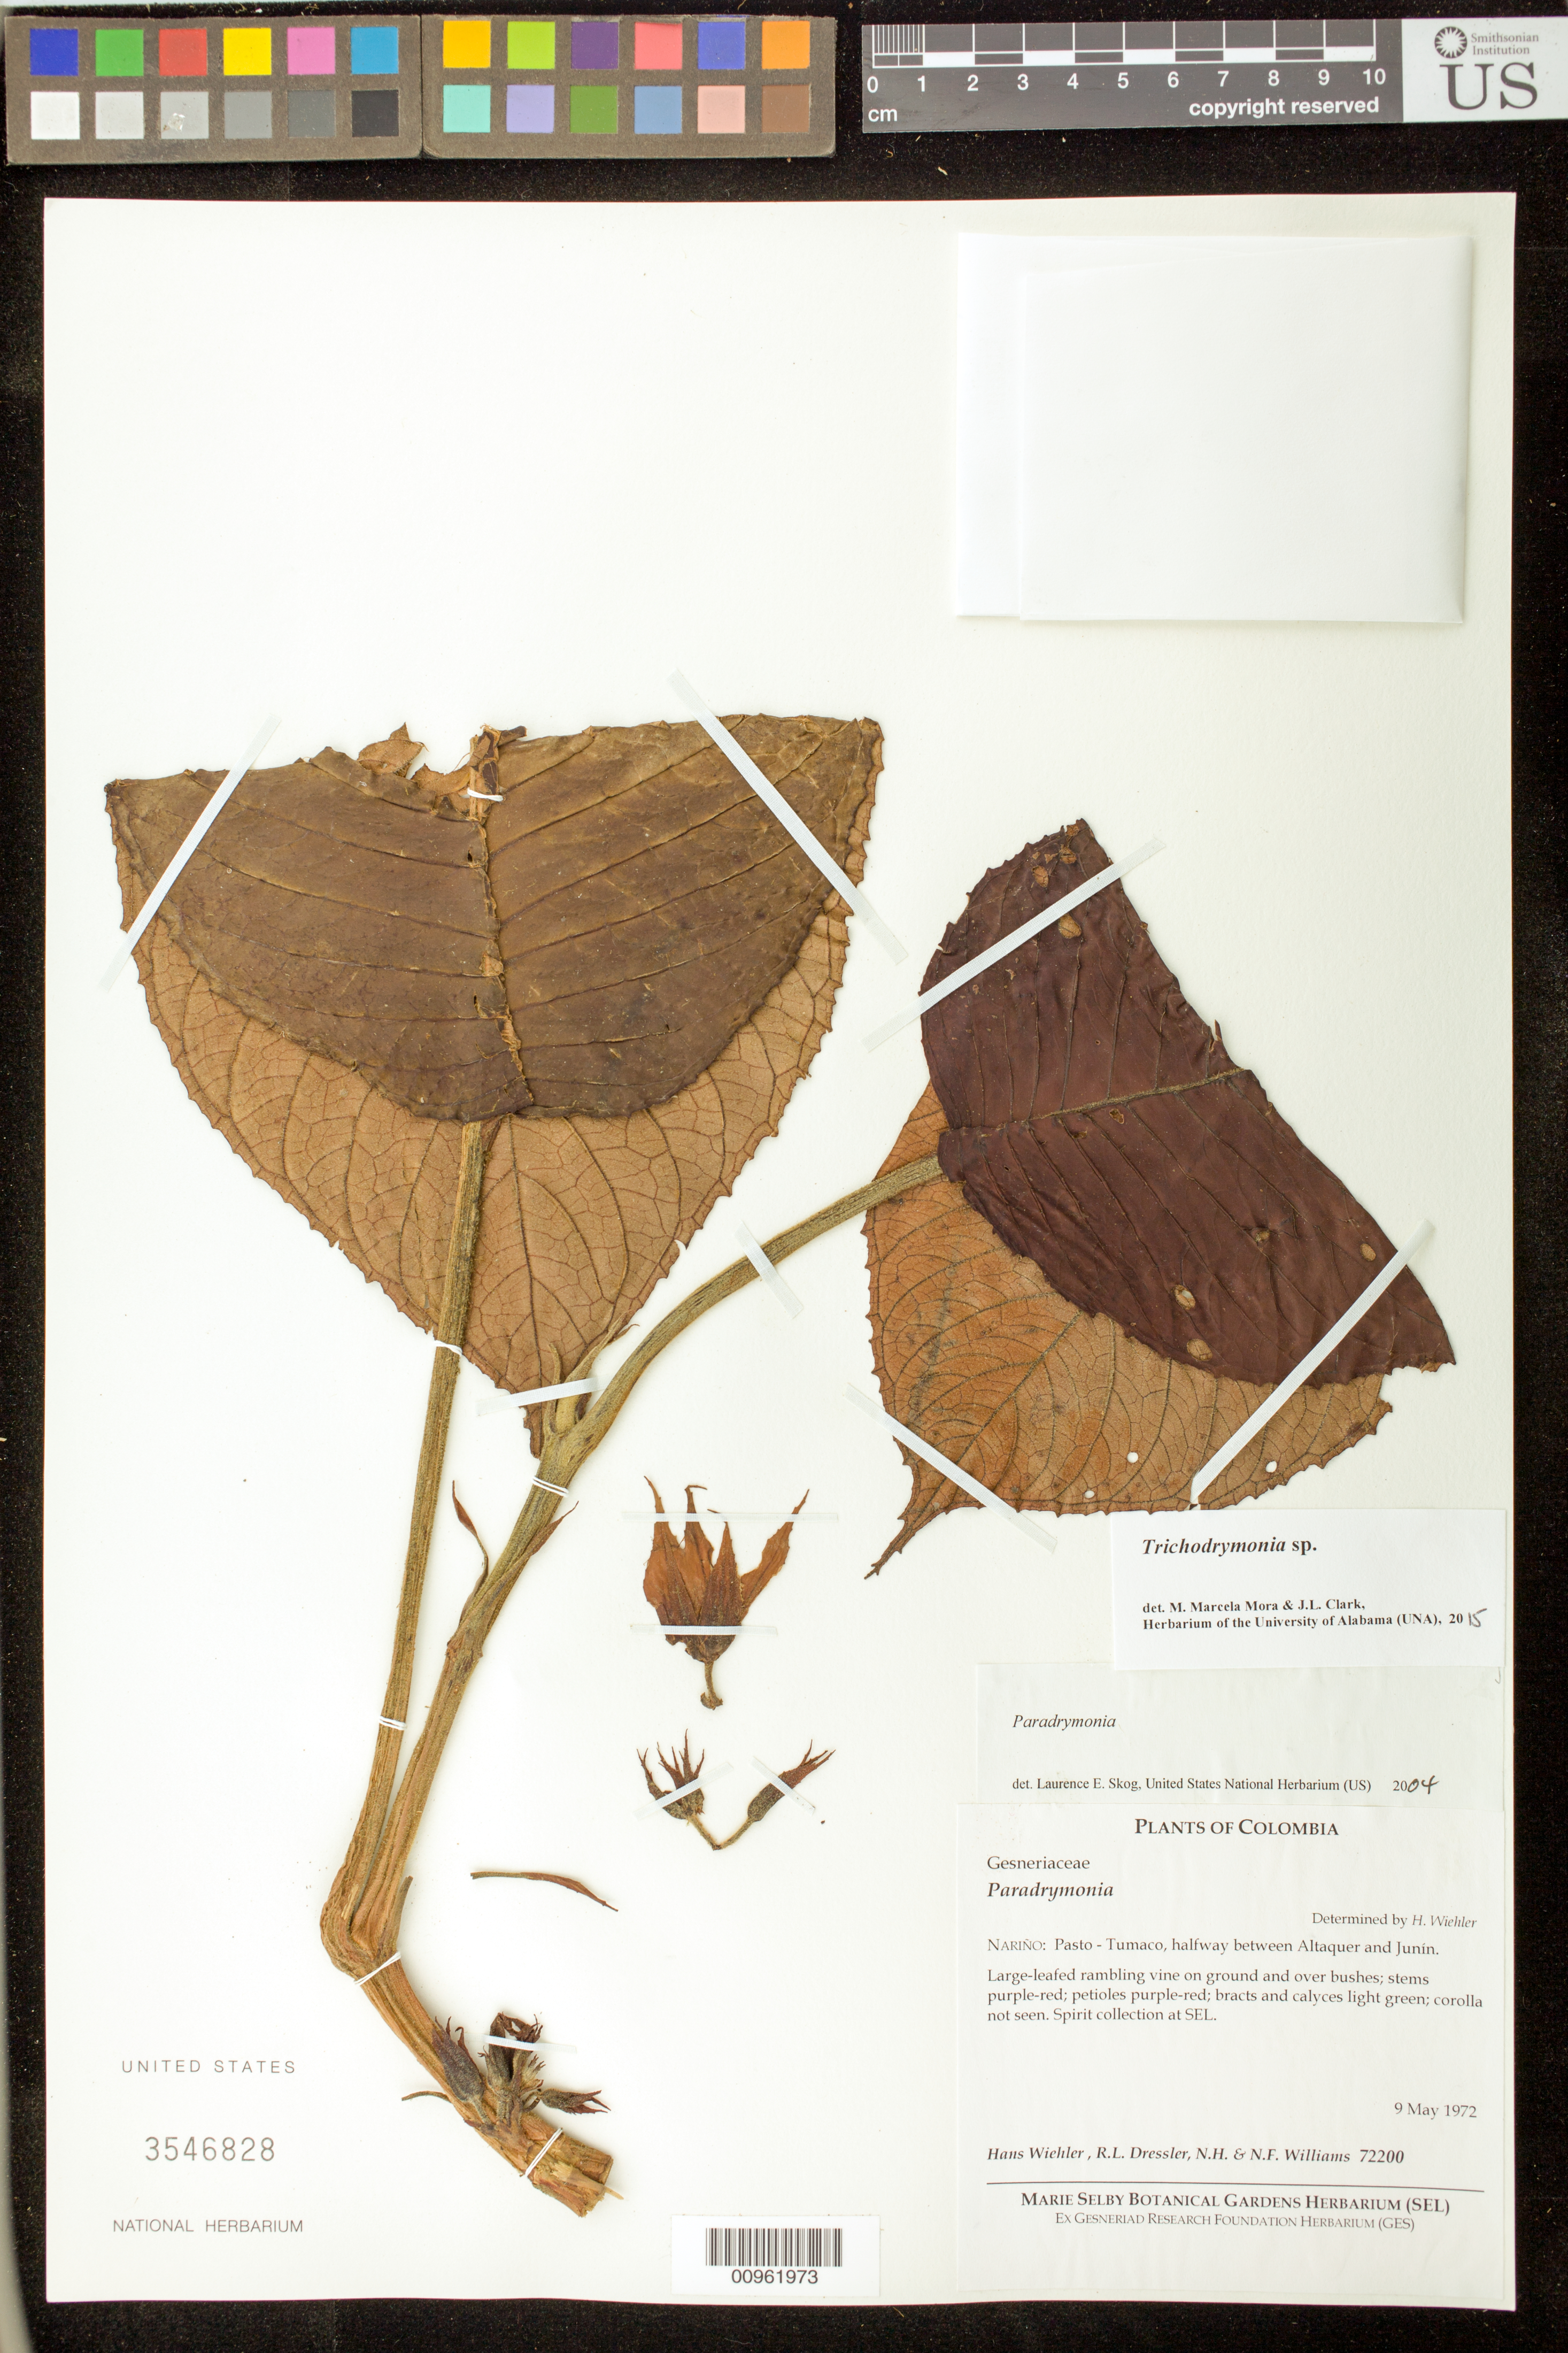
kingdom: Plantae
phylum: Tracheophyta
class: Magnoliopsida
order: Lamiales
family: Gesneriaceae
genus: Trichodrymonia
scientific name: Trichodrymonia sp.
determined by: Mora, M. M.; Clark, J. L.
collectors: H. J. Wiehler, R. Dressler, N. H. Williams & N. Williams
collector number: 72200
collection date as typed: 09 May 1972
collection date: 1972-05-09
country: Colombia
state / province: Nariño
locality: Nariño: Pasto-Tumaco, halfway between Altaquer and Junin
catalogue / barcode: US 3546828